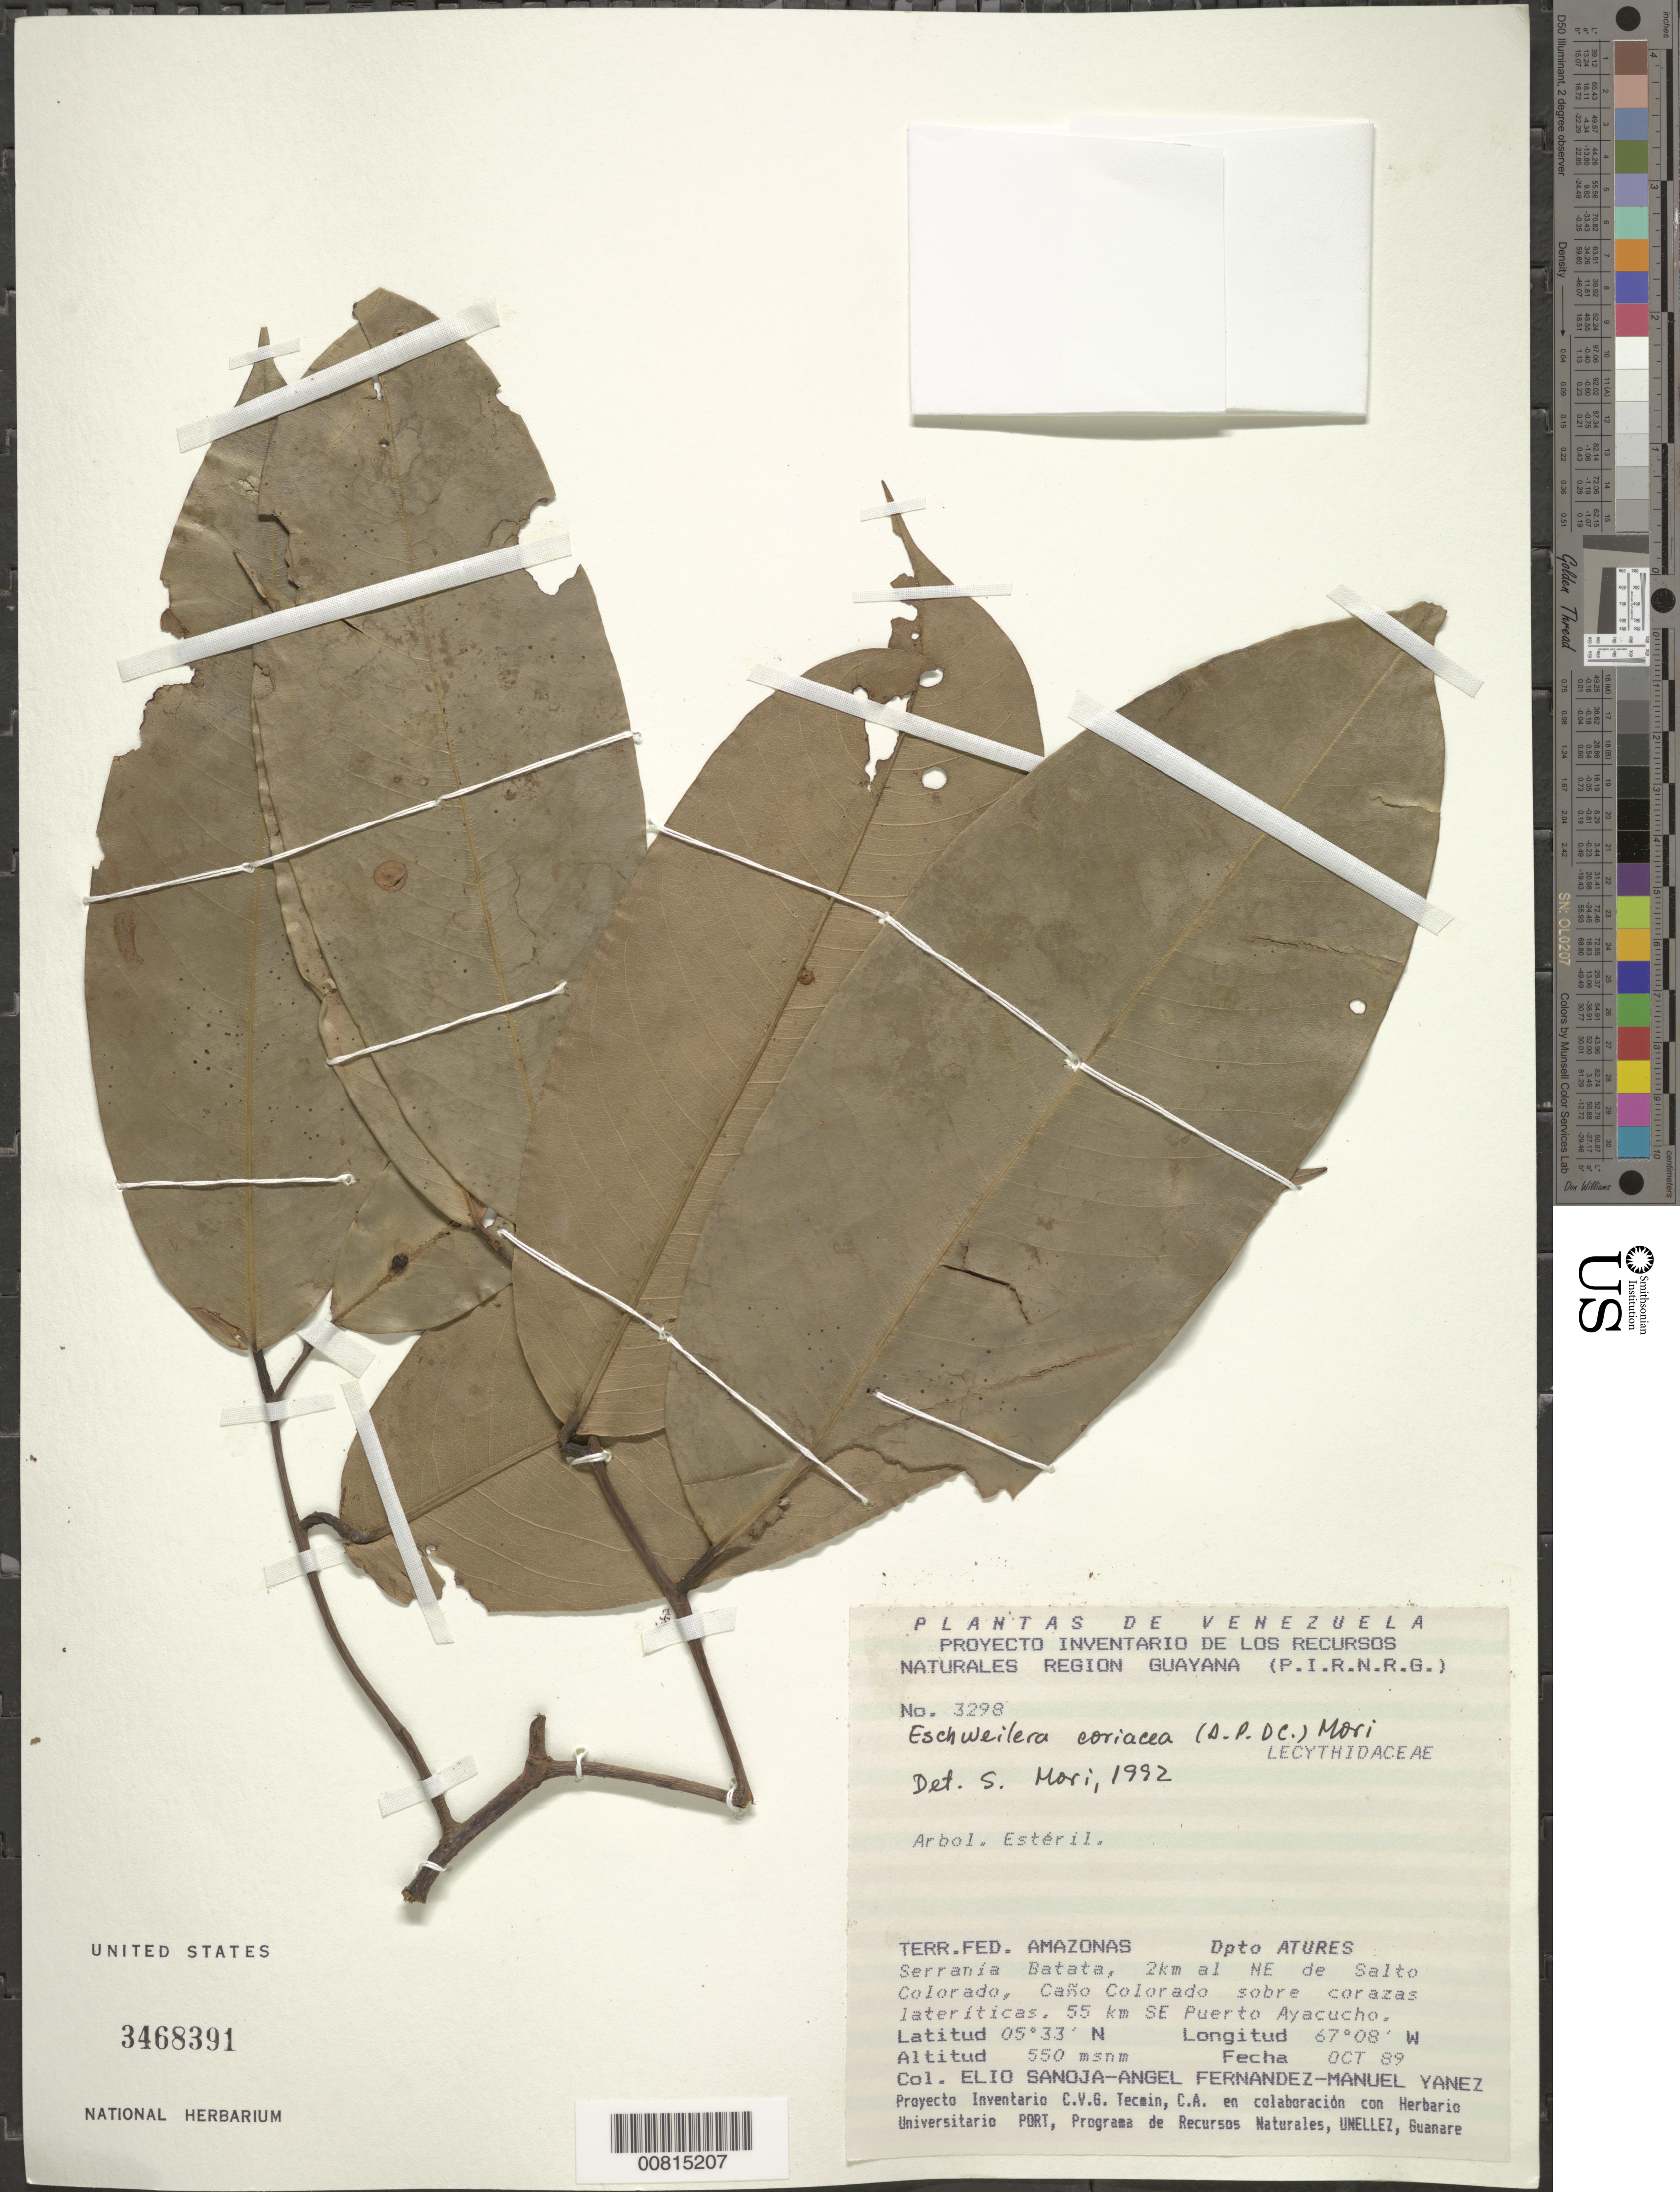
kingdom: Plantae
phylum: Tracheophyta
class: Magnoliopsida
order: Ericales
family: Lecythidaceae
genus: Eschweilera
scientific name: Eschweilera coriacea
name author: (DC.) S.A. Mori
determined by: Mori, Scott A.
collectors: E. Sanoja, A. Fernandez & M. Yanez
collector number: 3298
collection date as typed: Oct-89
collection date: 1989-10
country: Venezuela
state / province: Amazonas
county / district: Atures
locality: Serrania Batata, 2 km NE de Salto Colorado, Caño Colorado, 55 km SE Puerto Ayacucho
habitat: Sobre corazas lateríticas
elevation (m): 550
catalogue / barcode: US 3468391